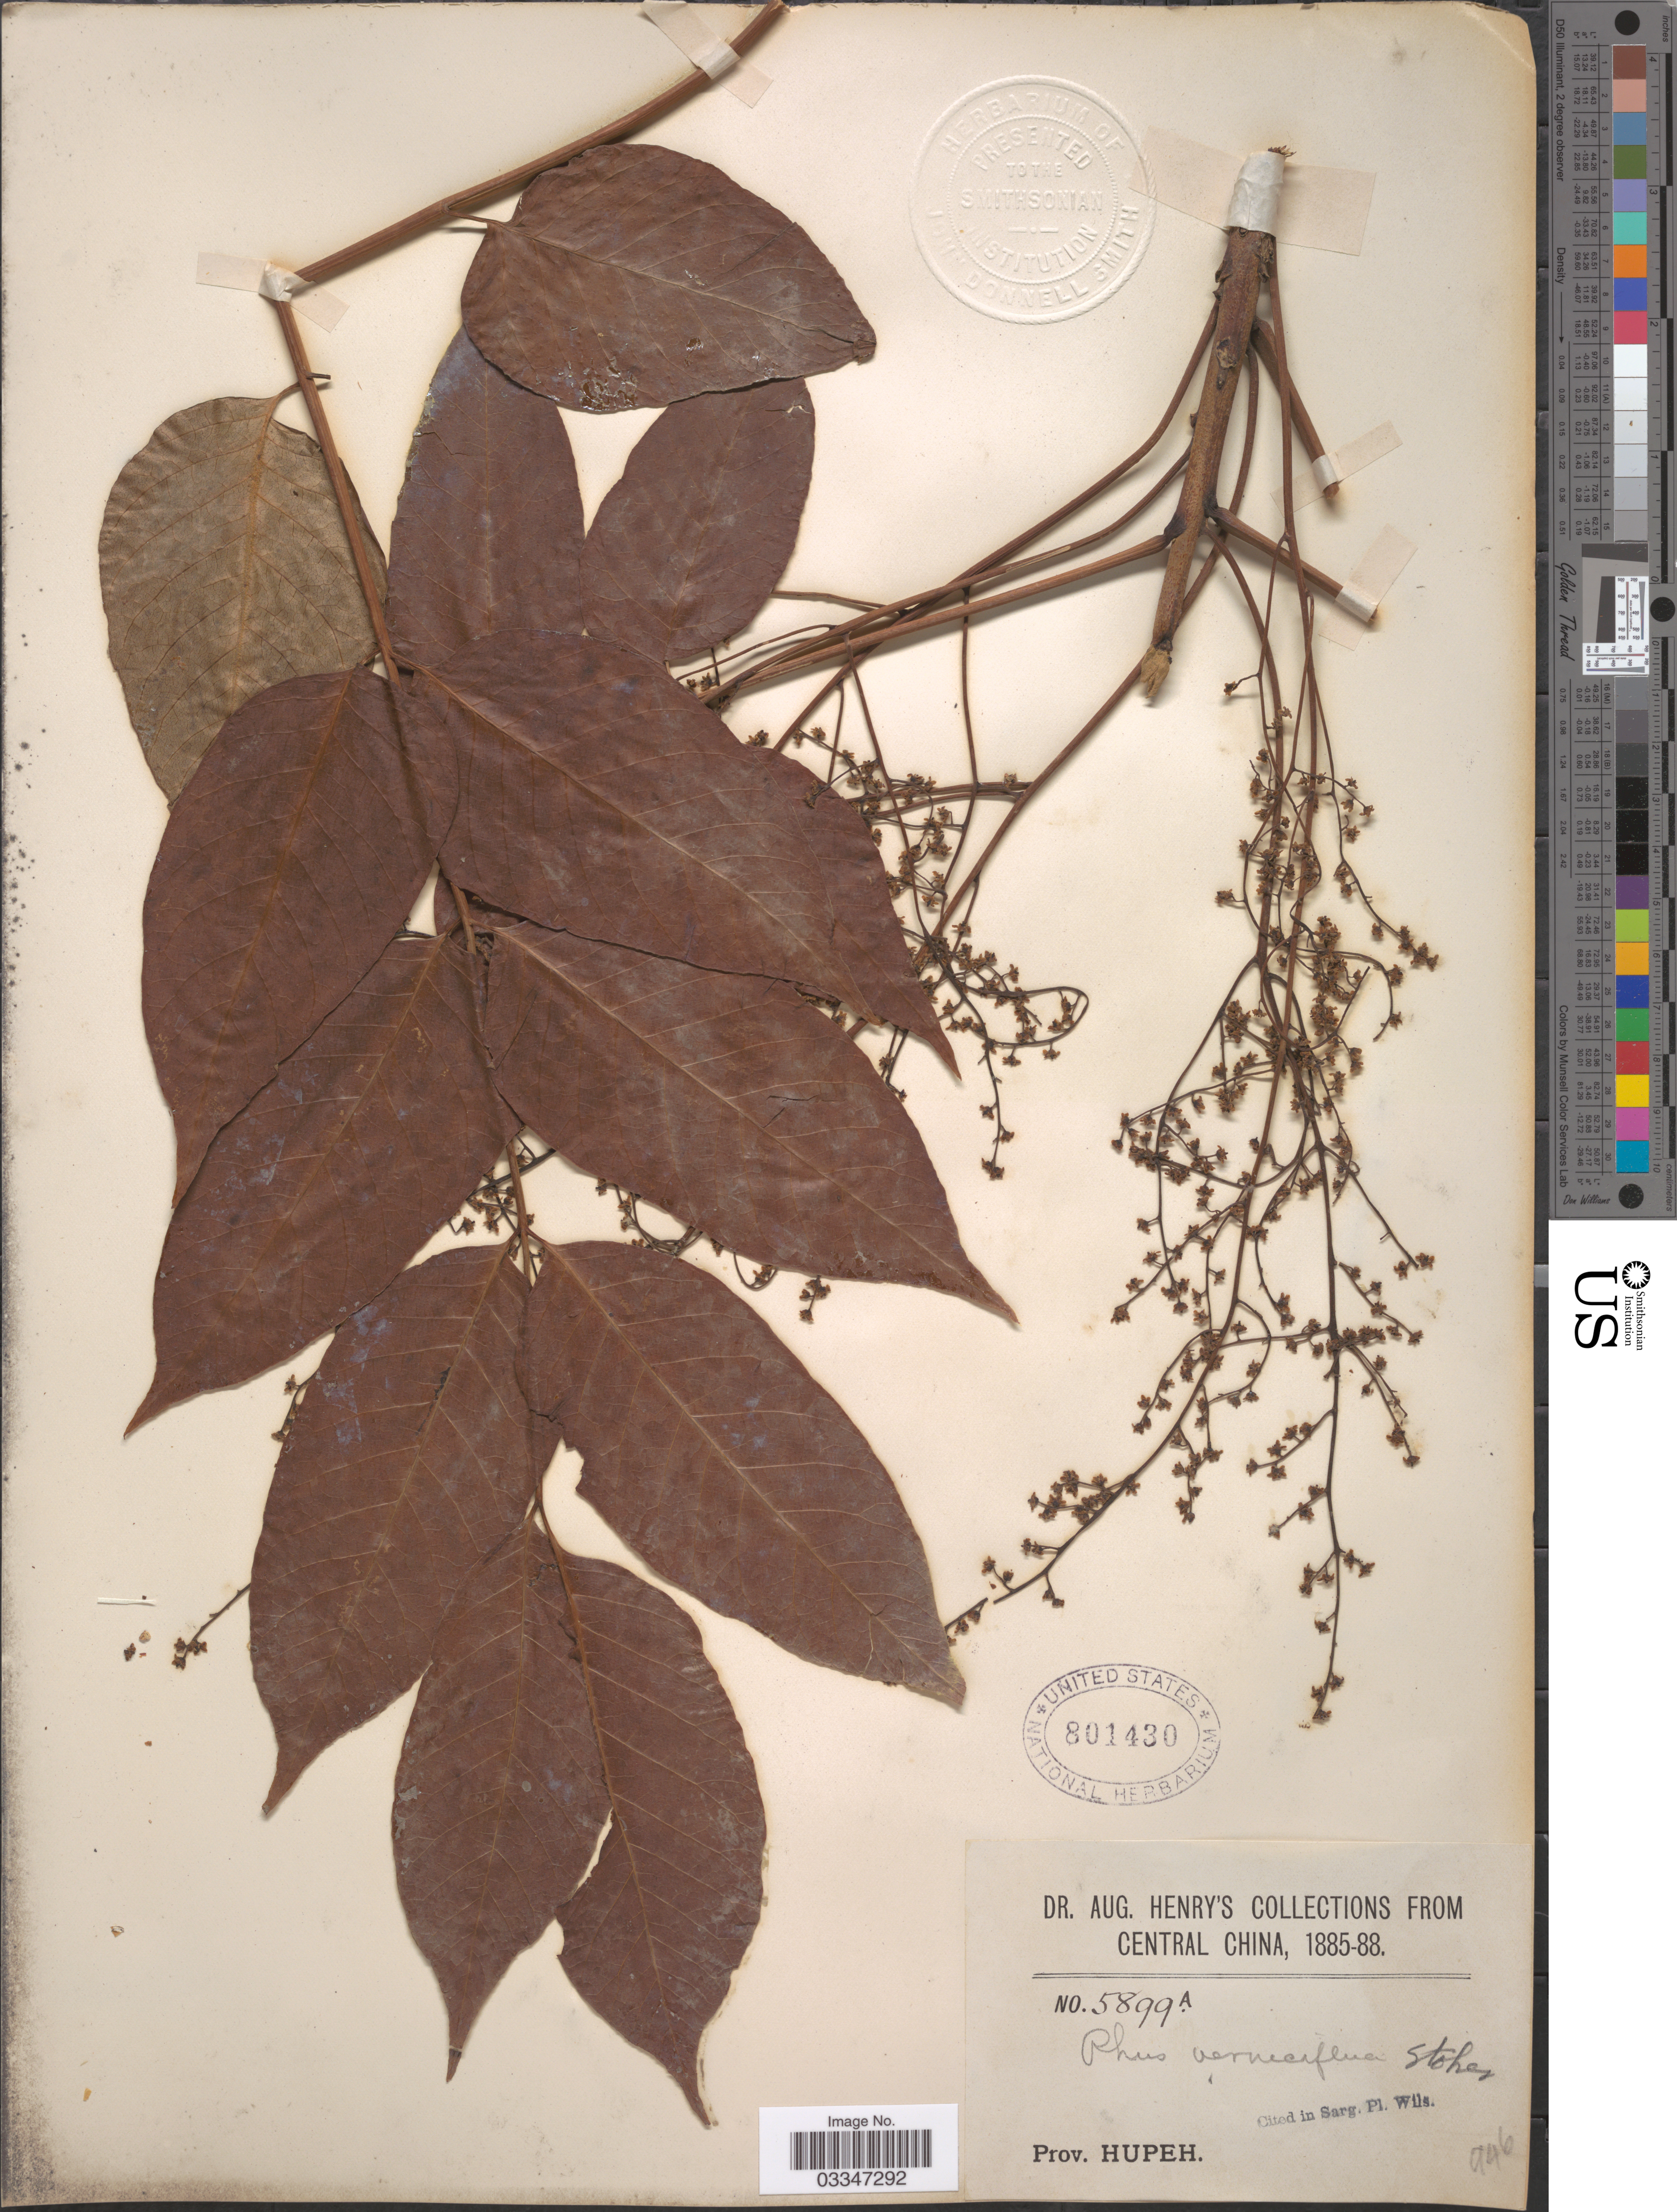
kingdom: Plantae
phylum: Tracheophyta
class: Magnoliopsida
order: Sapindales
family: Anacardiaceae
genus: Rhus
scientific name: Rhus verniciflua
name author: Stokes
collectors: A. Henry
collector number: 5899 A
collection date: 1885/1888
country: China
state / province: Hubei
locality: Central China. Prov. Hupeh.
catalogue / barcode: US 801430